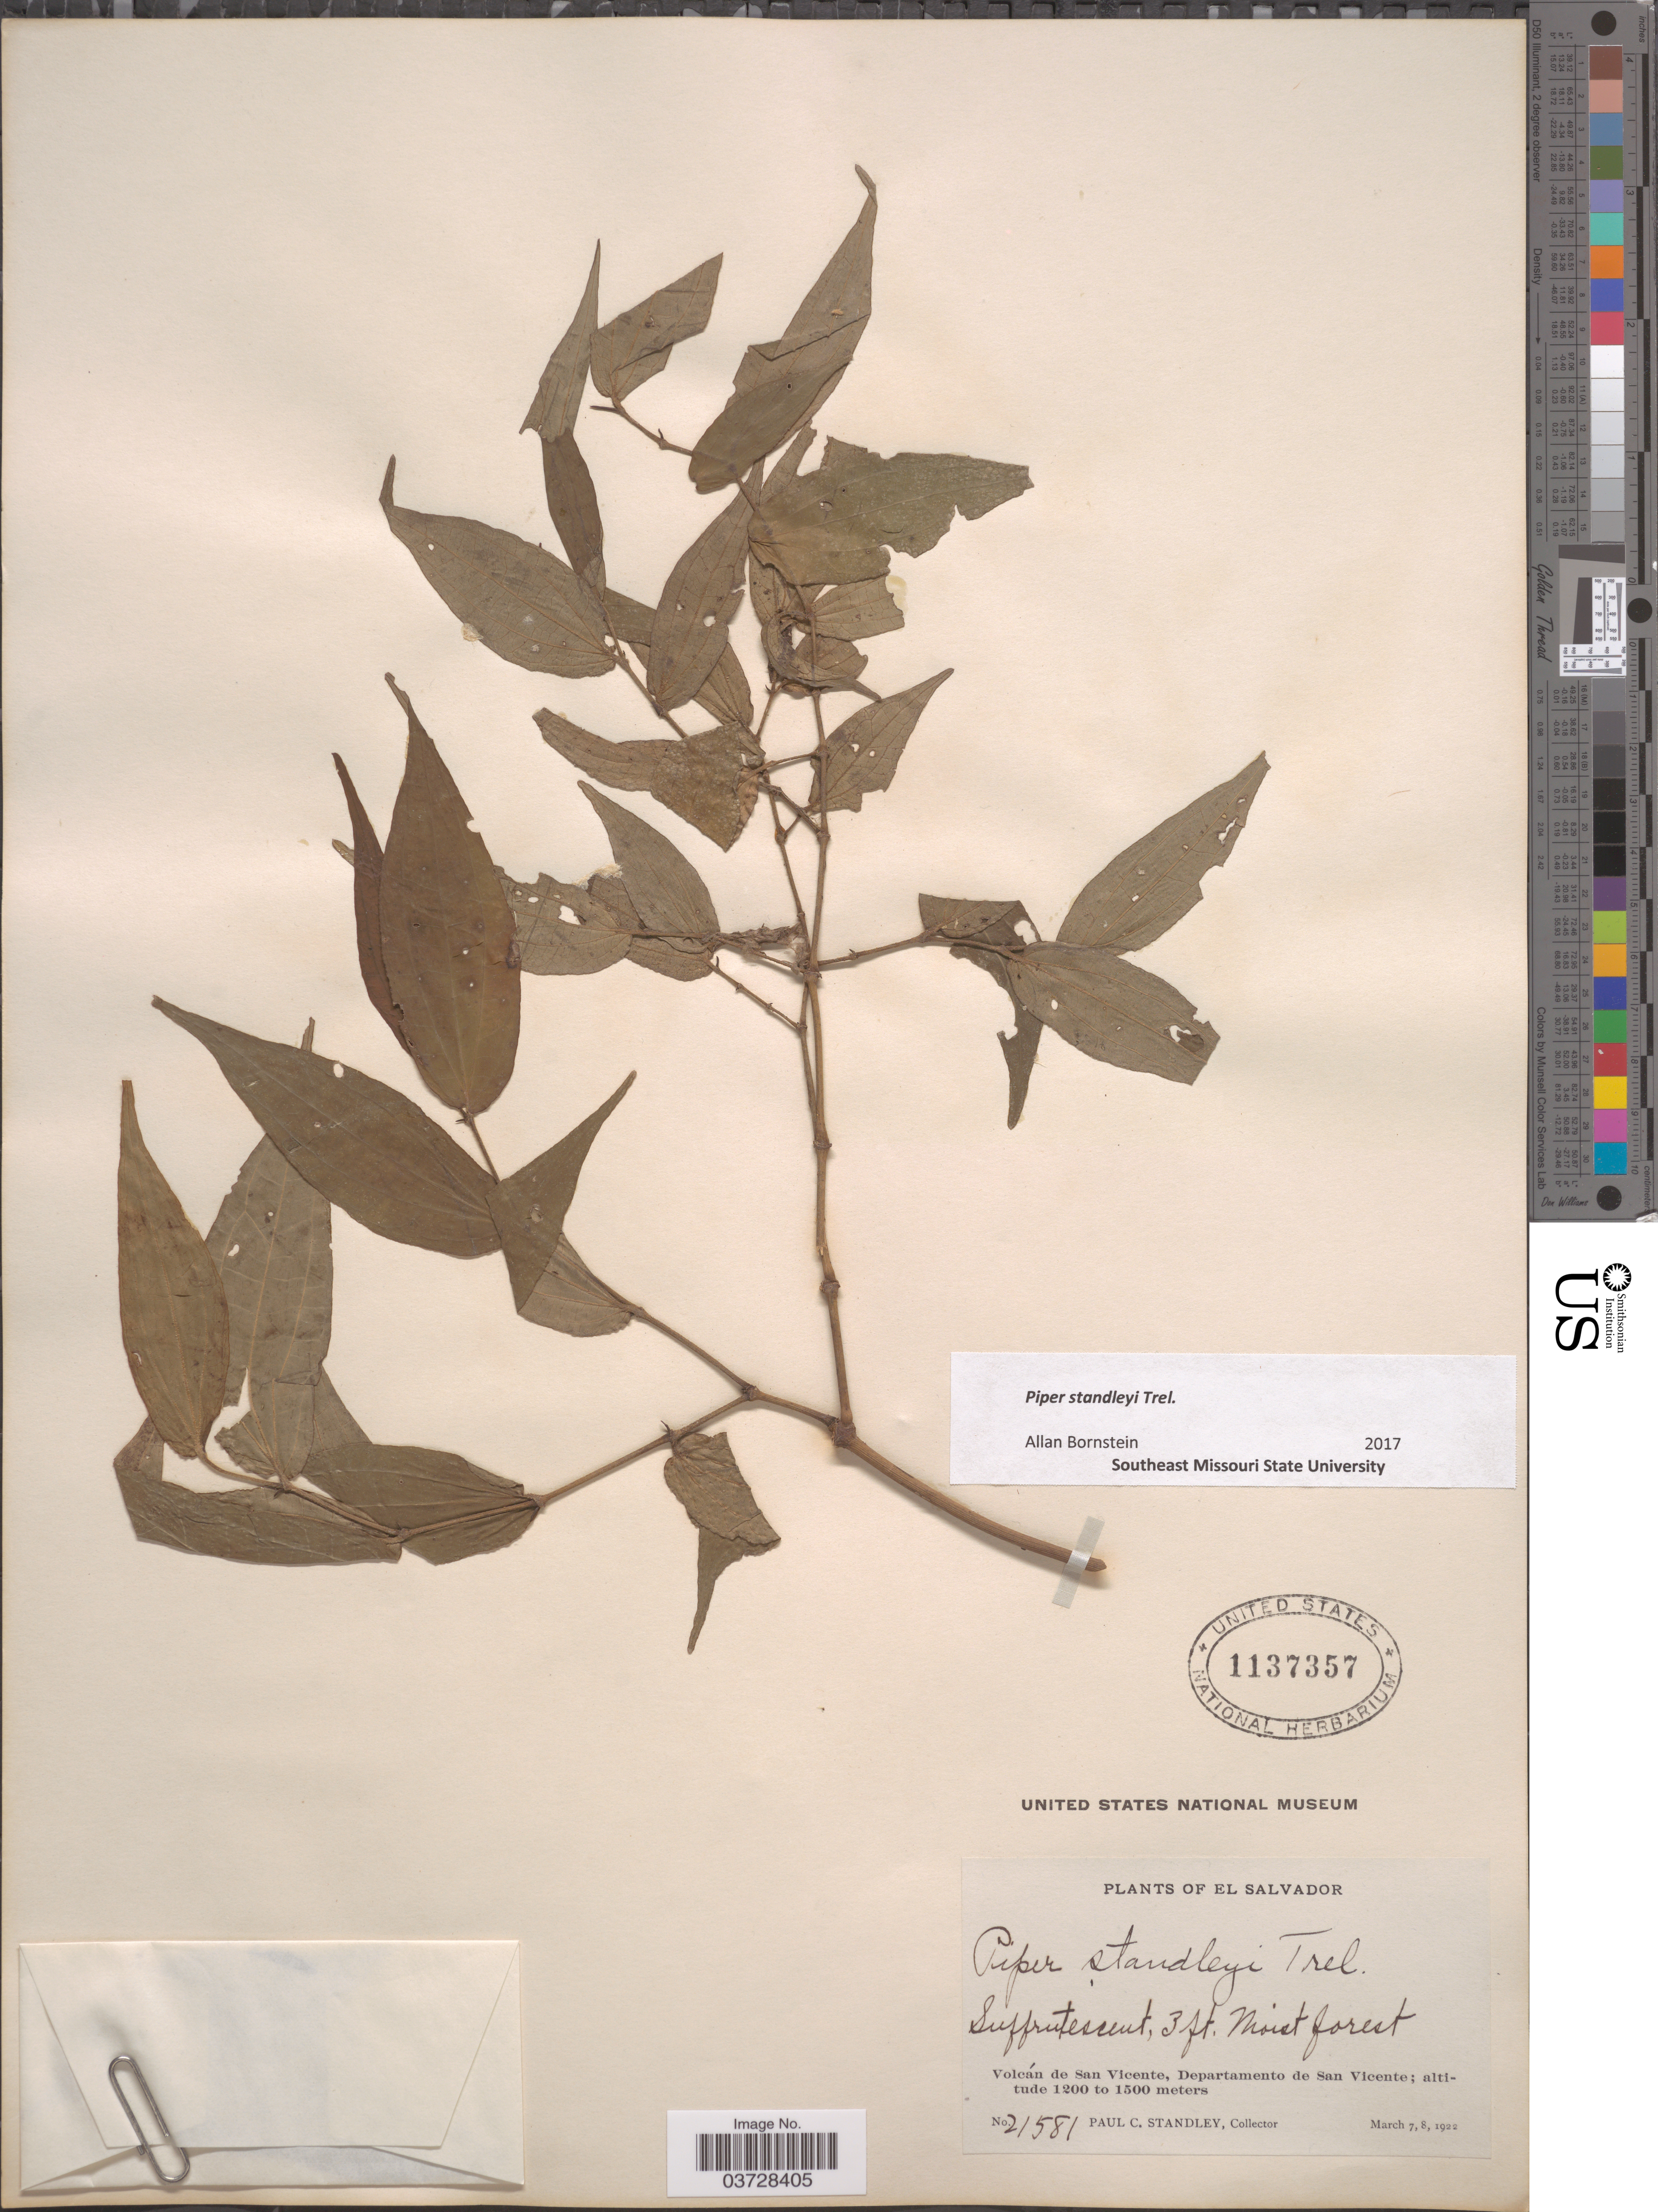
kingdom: Plantae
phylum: Tracheophyta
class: Magnoliopsida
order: Piperales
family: Piperaceae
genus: Piper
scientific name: Piper standleyi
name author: Trel.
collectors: P. C. Standley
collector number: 21581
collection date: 1922-03-07/1922-03-08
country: El Salvador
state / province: San Vincente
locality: Volcán de San Vicente, Departamento de San Vicente.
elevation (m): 1200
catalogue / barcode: US 1137357